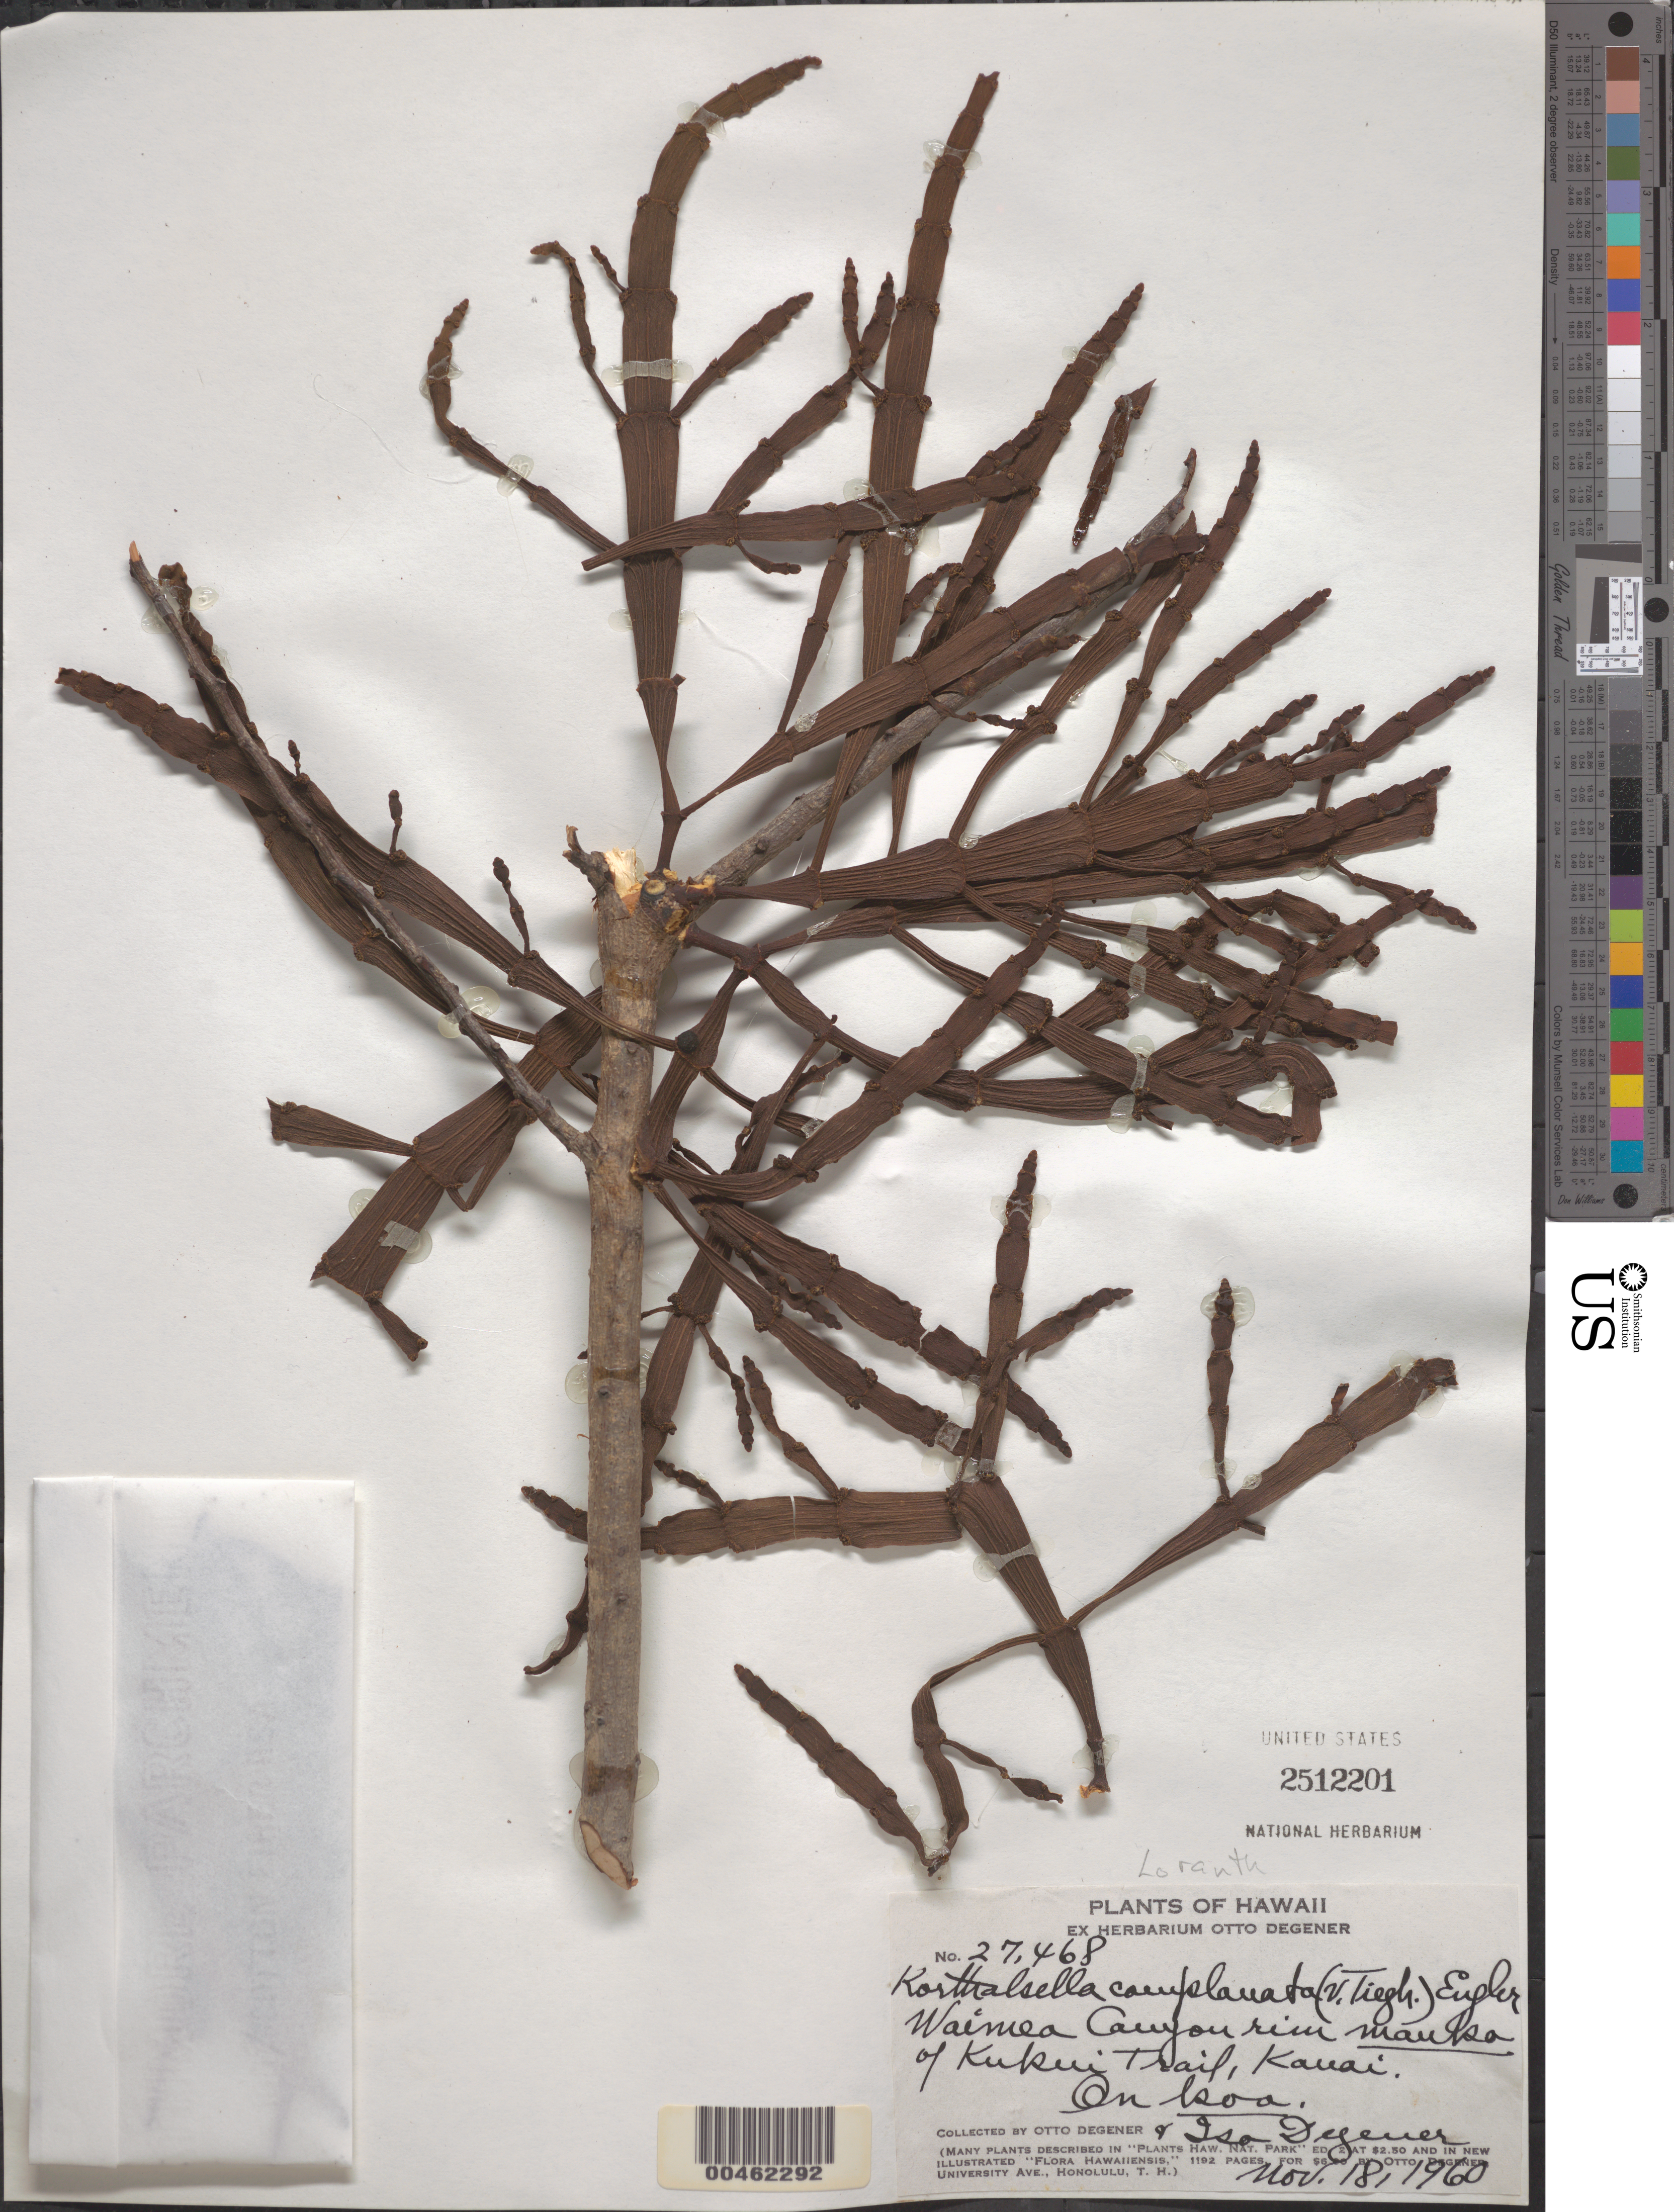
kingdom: Plantae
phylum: Tracheophyta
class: Magnoliopsida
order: Santalales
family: Viscaceae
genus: Korthalsella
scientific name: Korthalsella complanata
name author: (Tiegh.) Engl.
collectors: O. Degener & I. Degener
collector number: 27468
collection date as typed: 18 Nov 1960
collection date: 1960-11-18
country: United States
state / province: Hawaii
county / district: Kauai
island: Kaua'i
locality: Waimea Canyon rim, mauka of Kukui Trail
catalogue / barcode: US 2512201